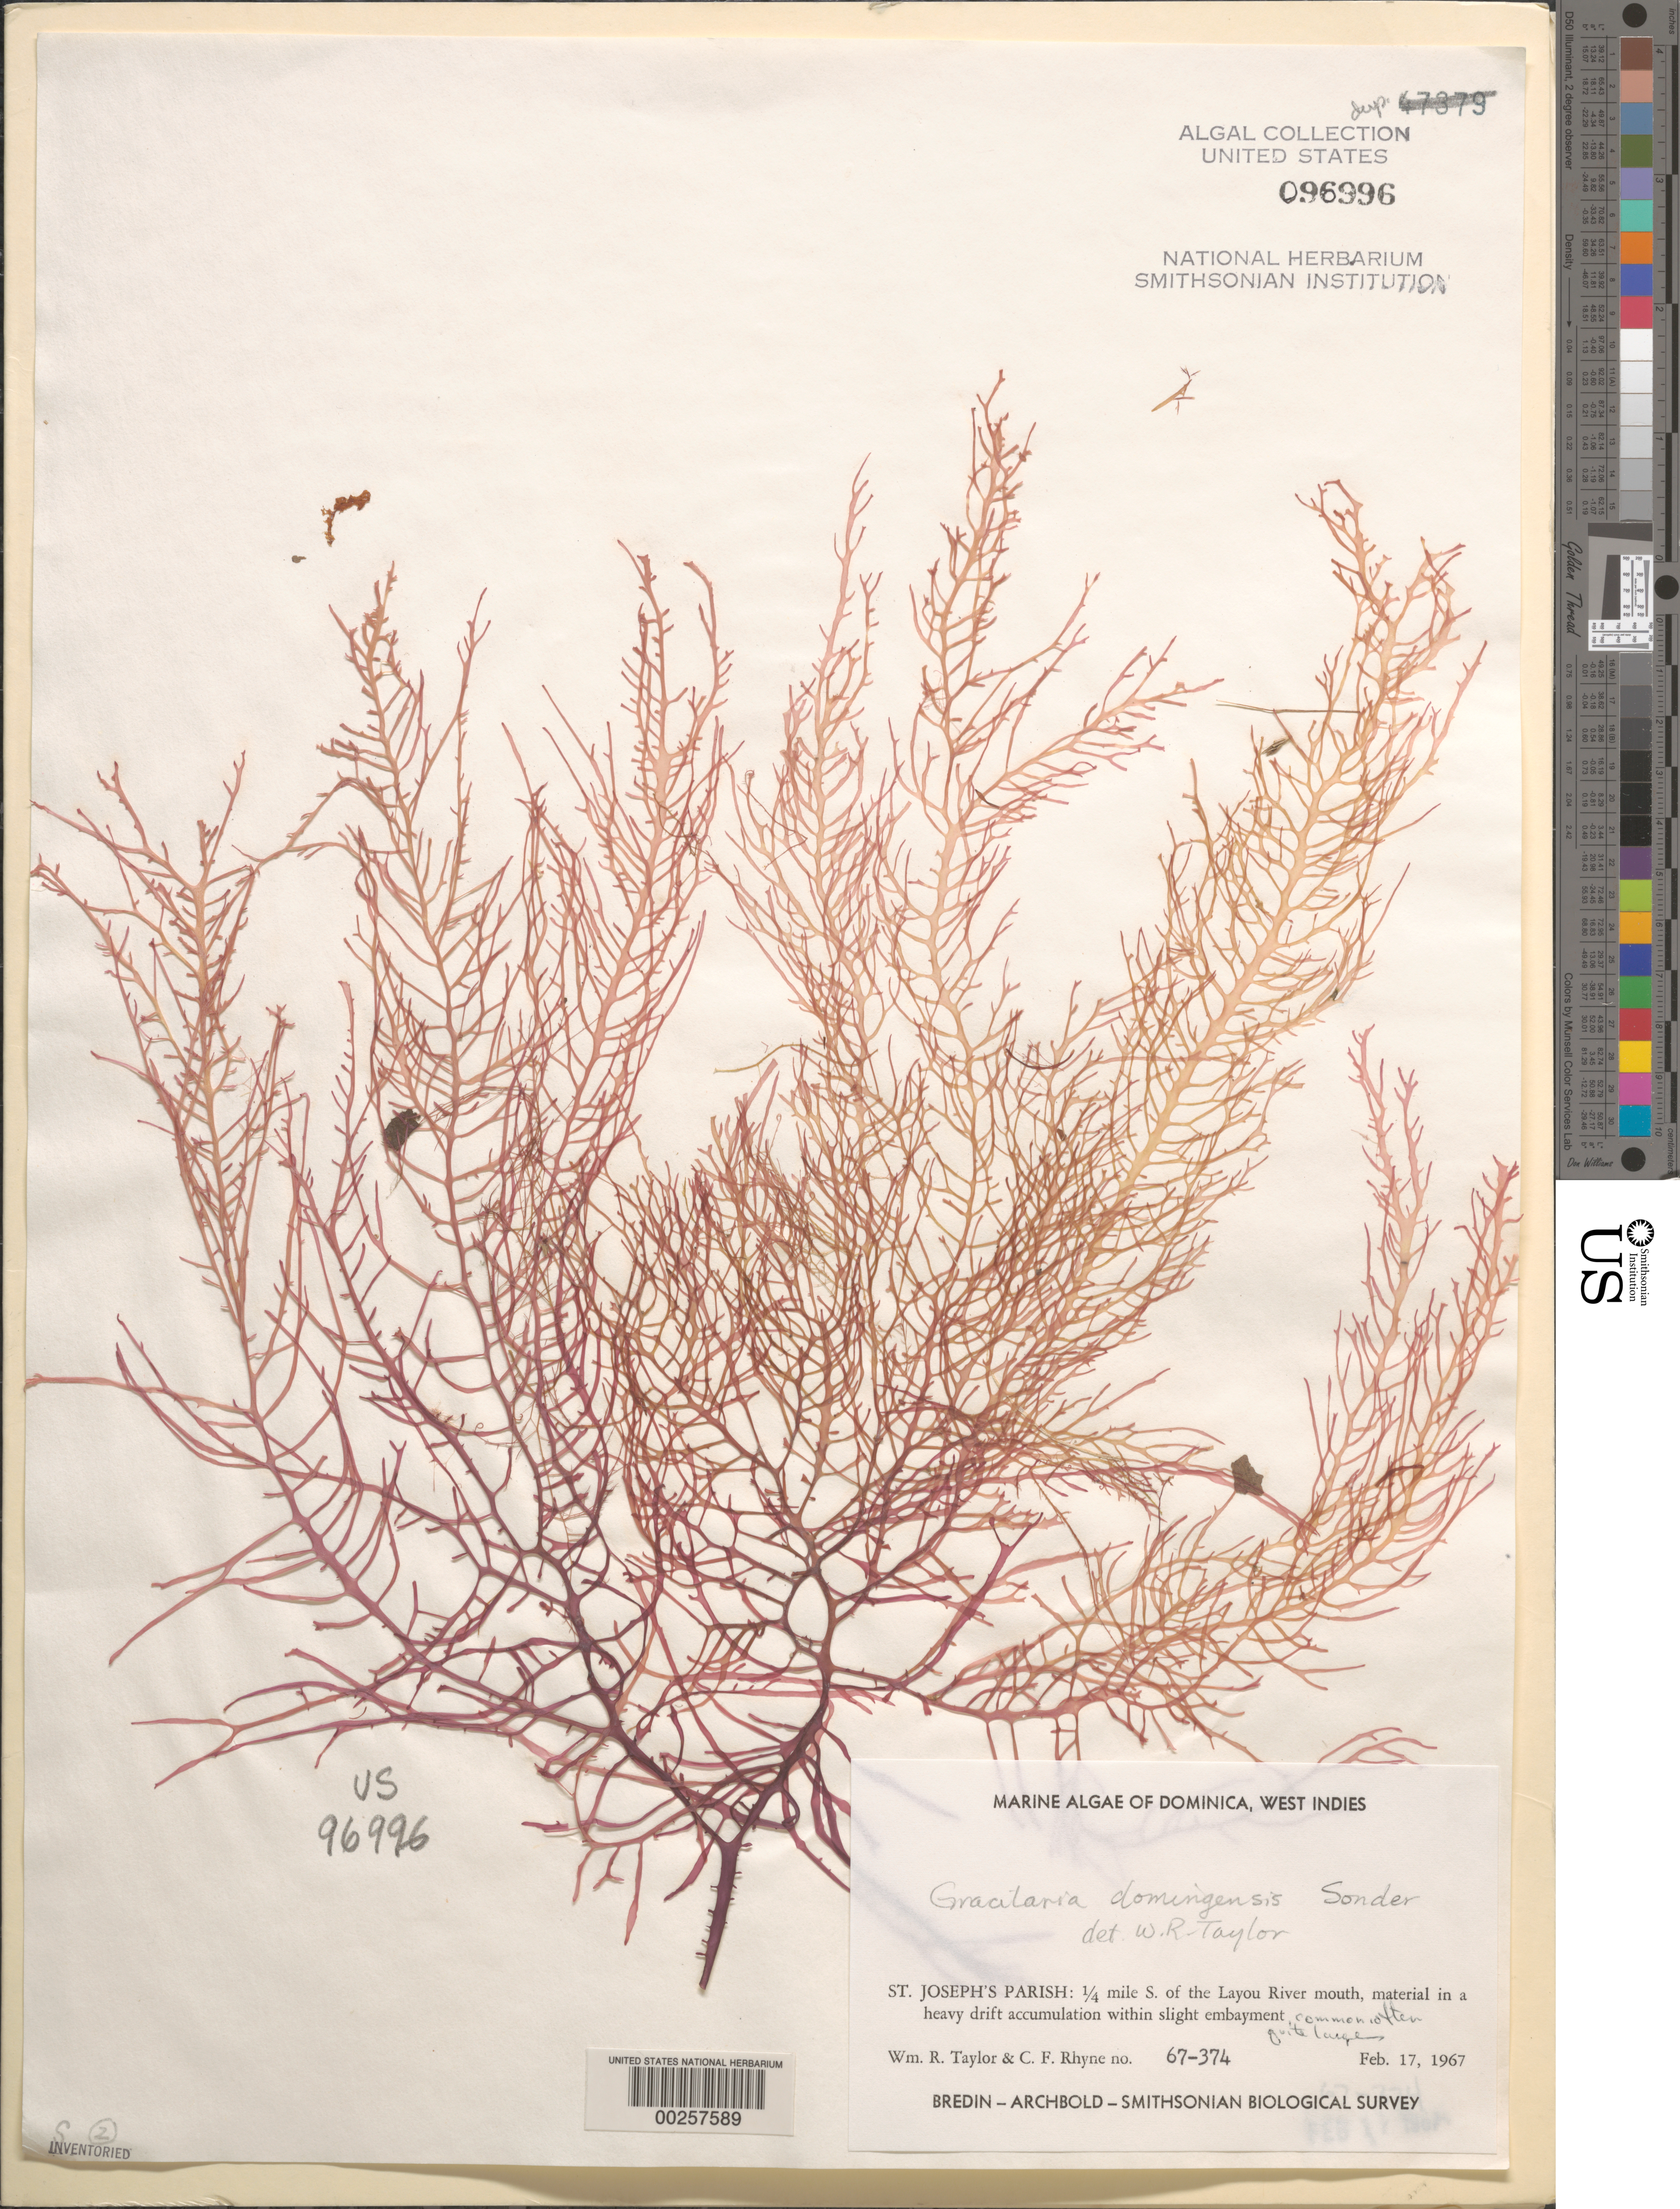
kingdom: Plantae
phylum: Rhodophyta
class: Florideophyceae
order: Gracilariales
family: Gracilariaceae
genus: Gracilaria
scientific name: Gracilaria domingensis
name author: (Kütz.) O.G. Sond. in Dickie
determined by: Taylor, William R.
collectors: W. R. Taylor & C. Rhyne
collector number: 67-374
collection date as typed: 17 Feb 1967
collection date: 1967-02-17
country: Dominica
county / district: St. Joseph's Parish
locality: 0.25 mile south of Layou River mouth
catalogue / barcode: US 96996